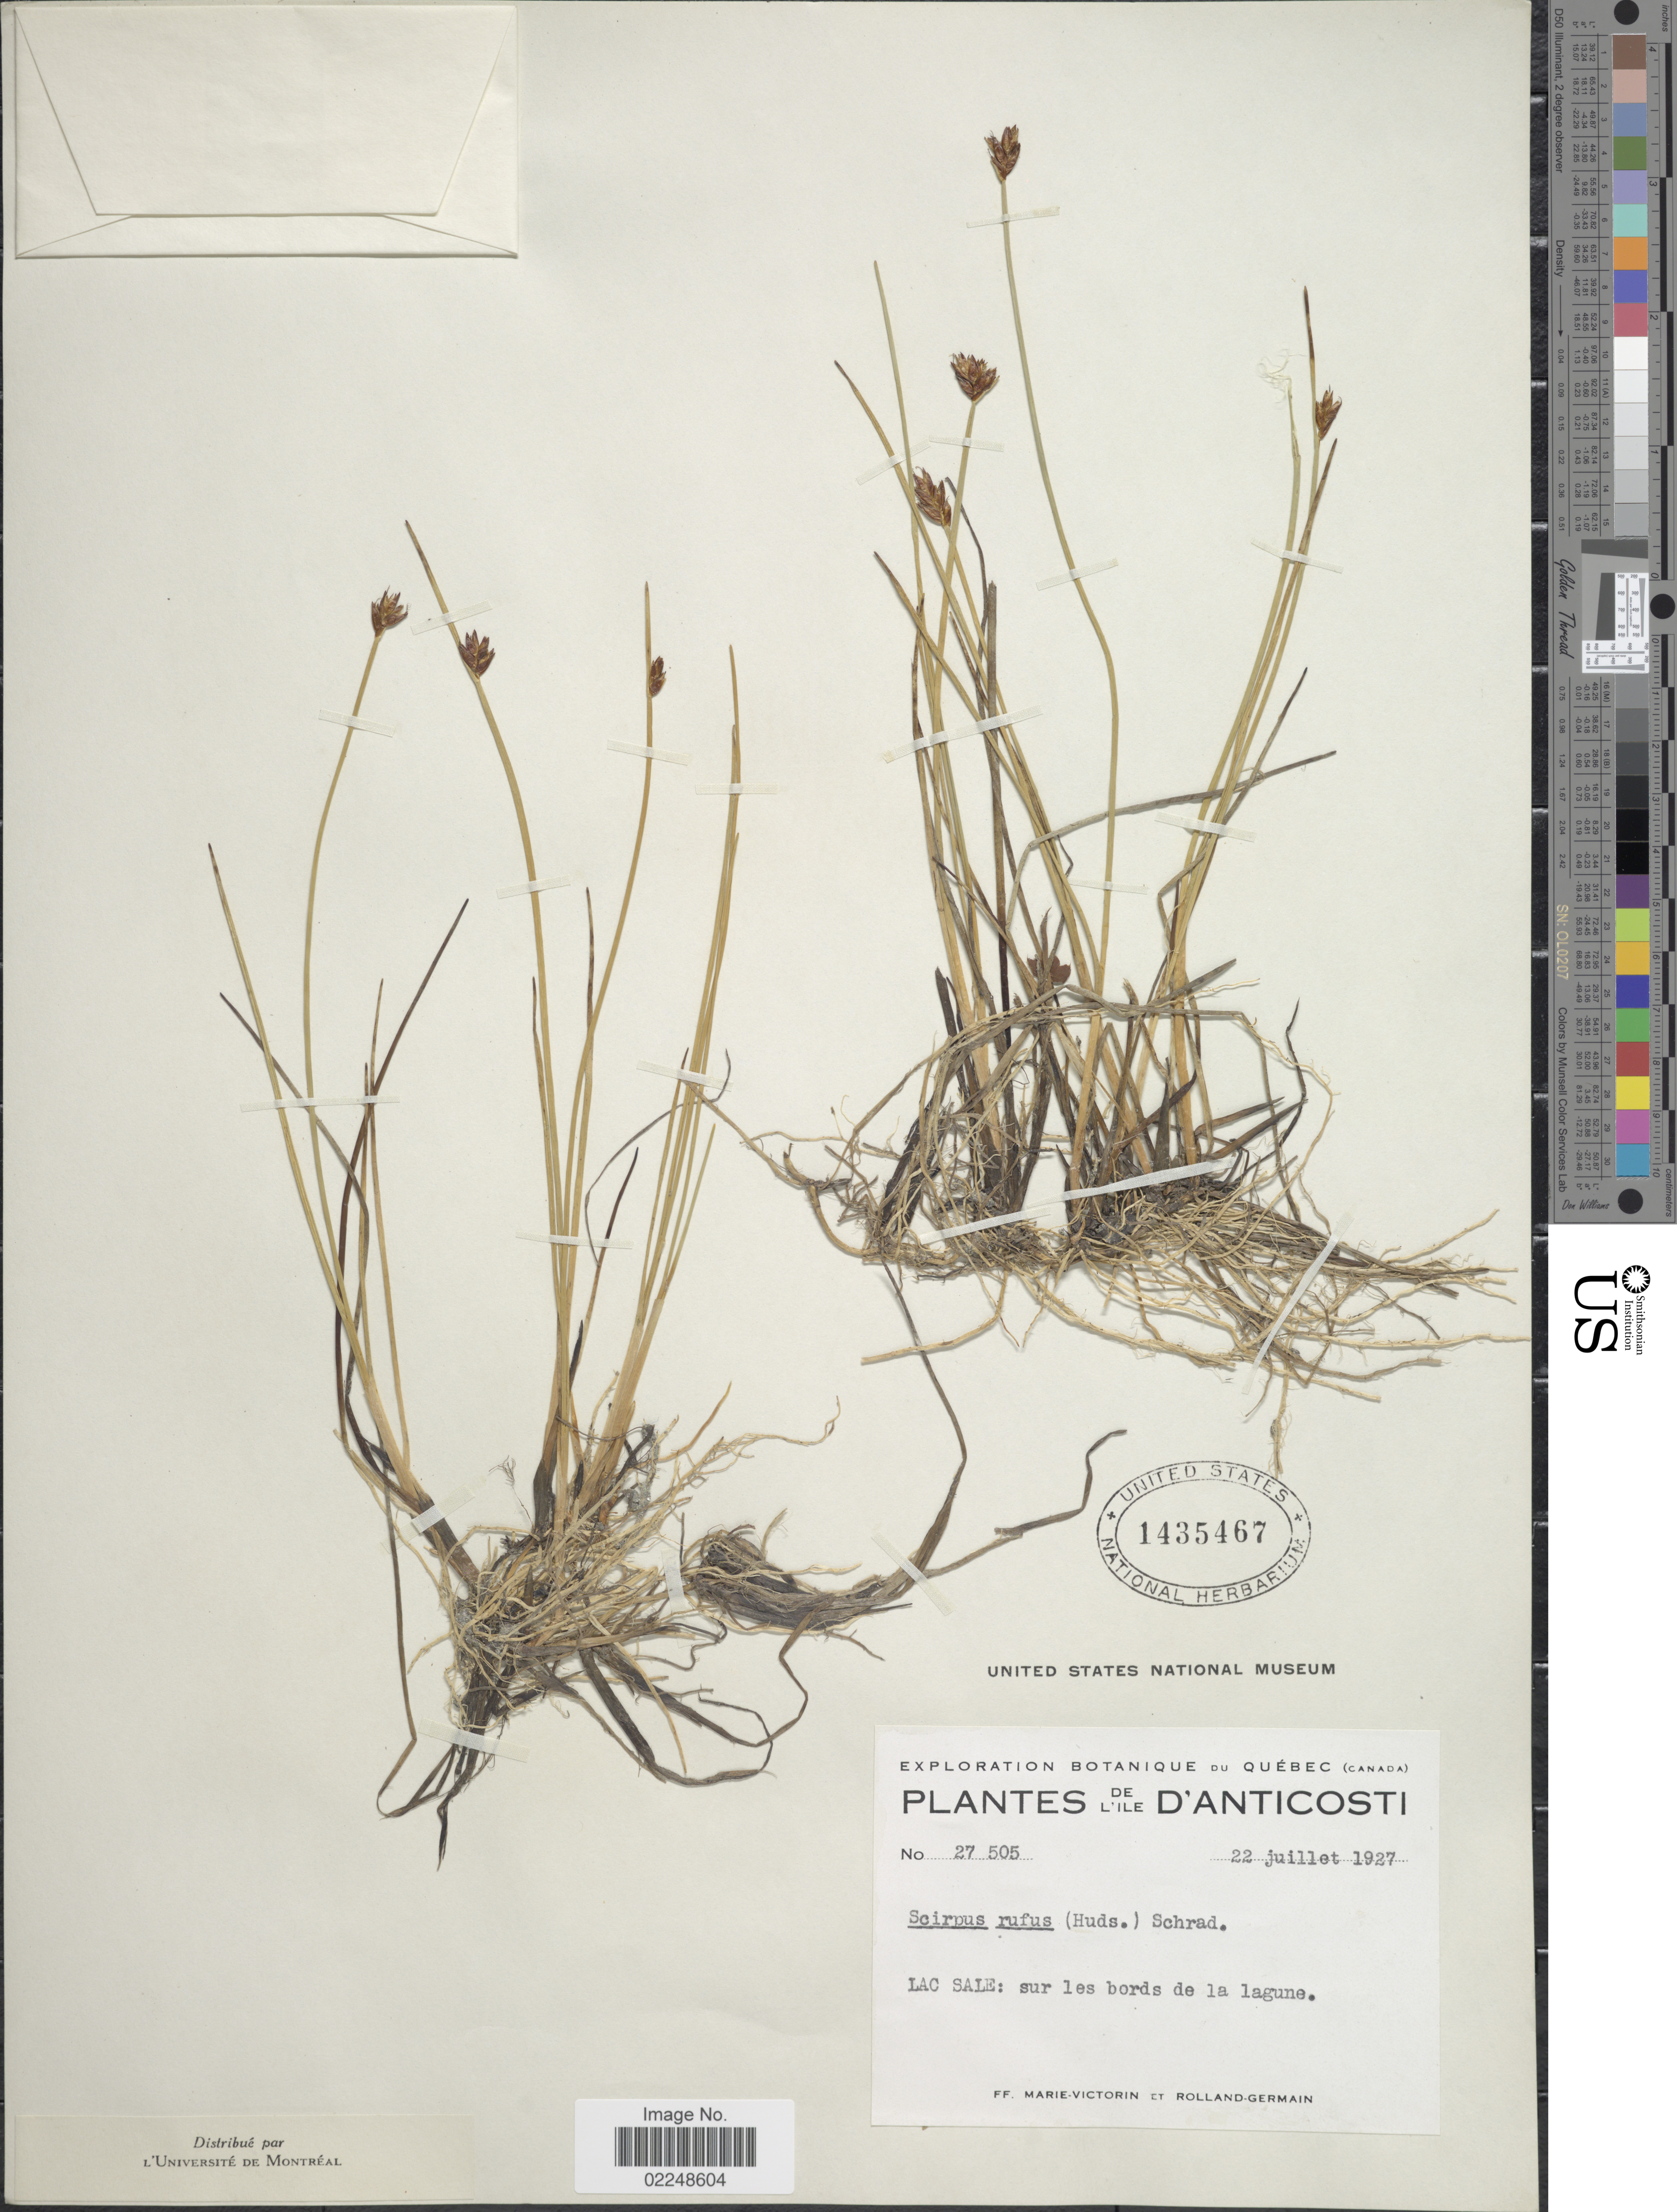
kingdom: Plantae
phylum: Tracheophyta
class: Liliopsida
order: Poales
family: Cyperaceae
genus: Blysmopsis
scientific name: Blysmopsis rufa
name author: (Huds.) Oteng-Yeb.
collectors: F. Marie-Victorin & Rolland-Germain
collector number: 27505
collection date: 1927-07-22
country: Canada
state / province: Quebec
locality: De L'ile D'Antocisti, Lac Sale: sur les bords de la lagune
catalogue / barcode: US 1435467